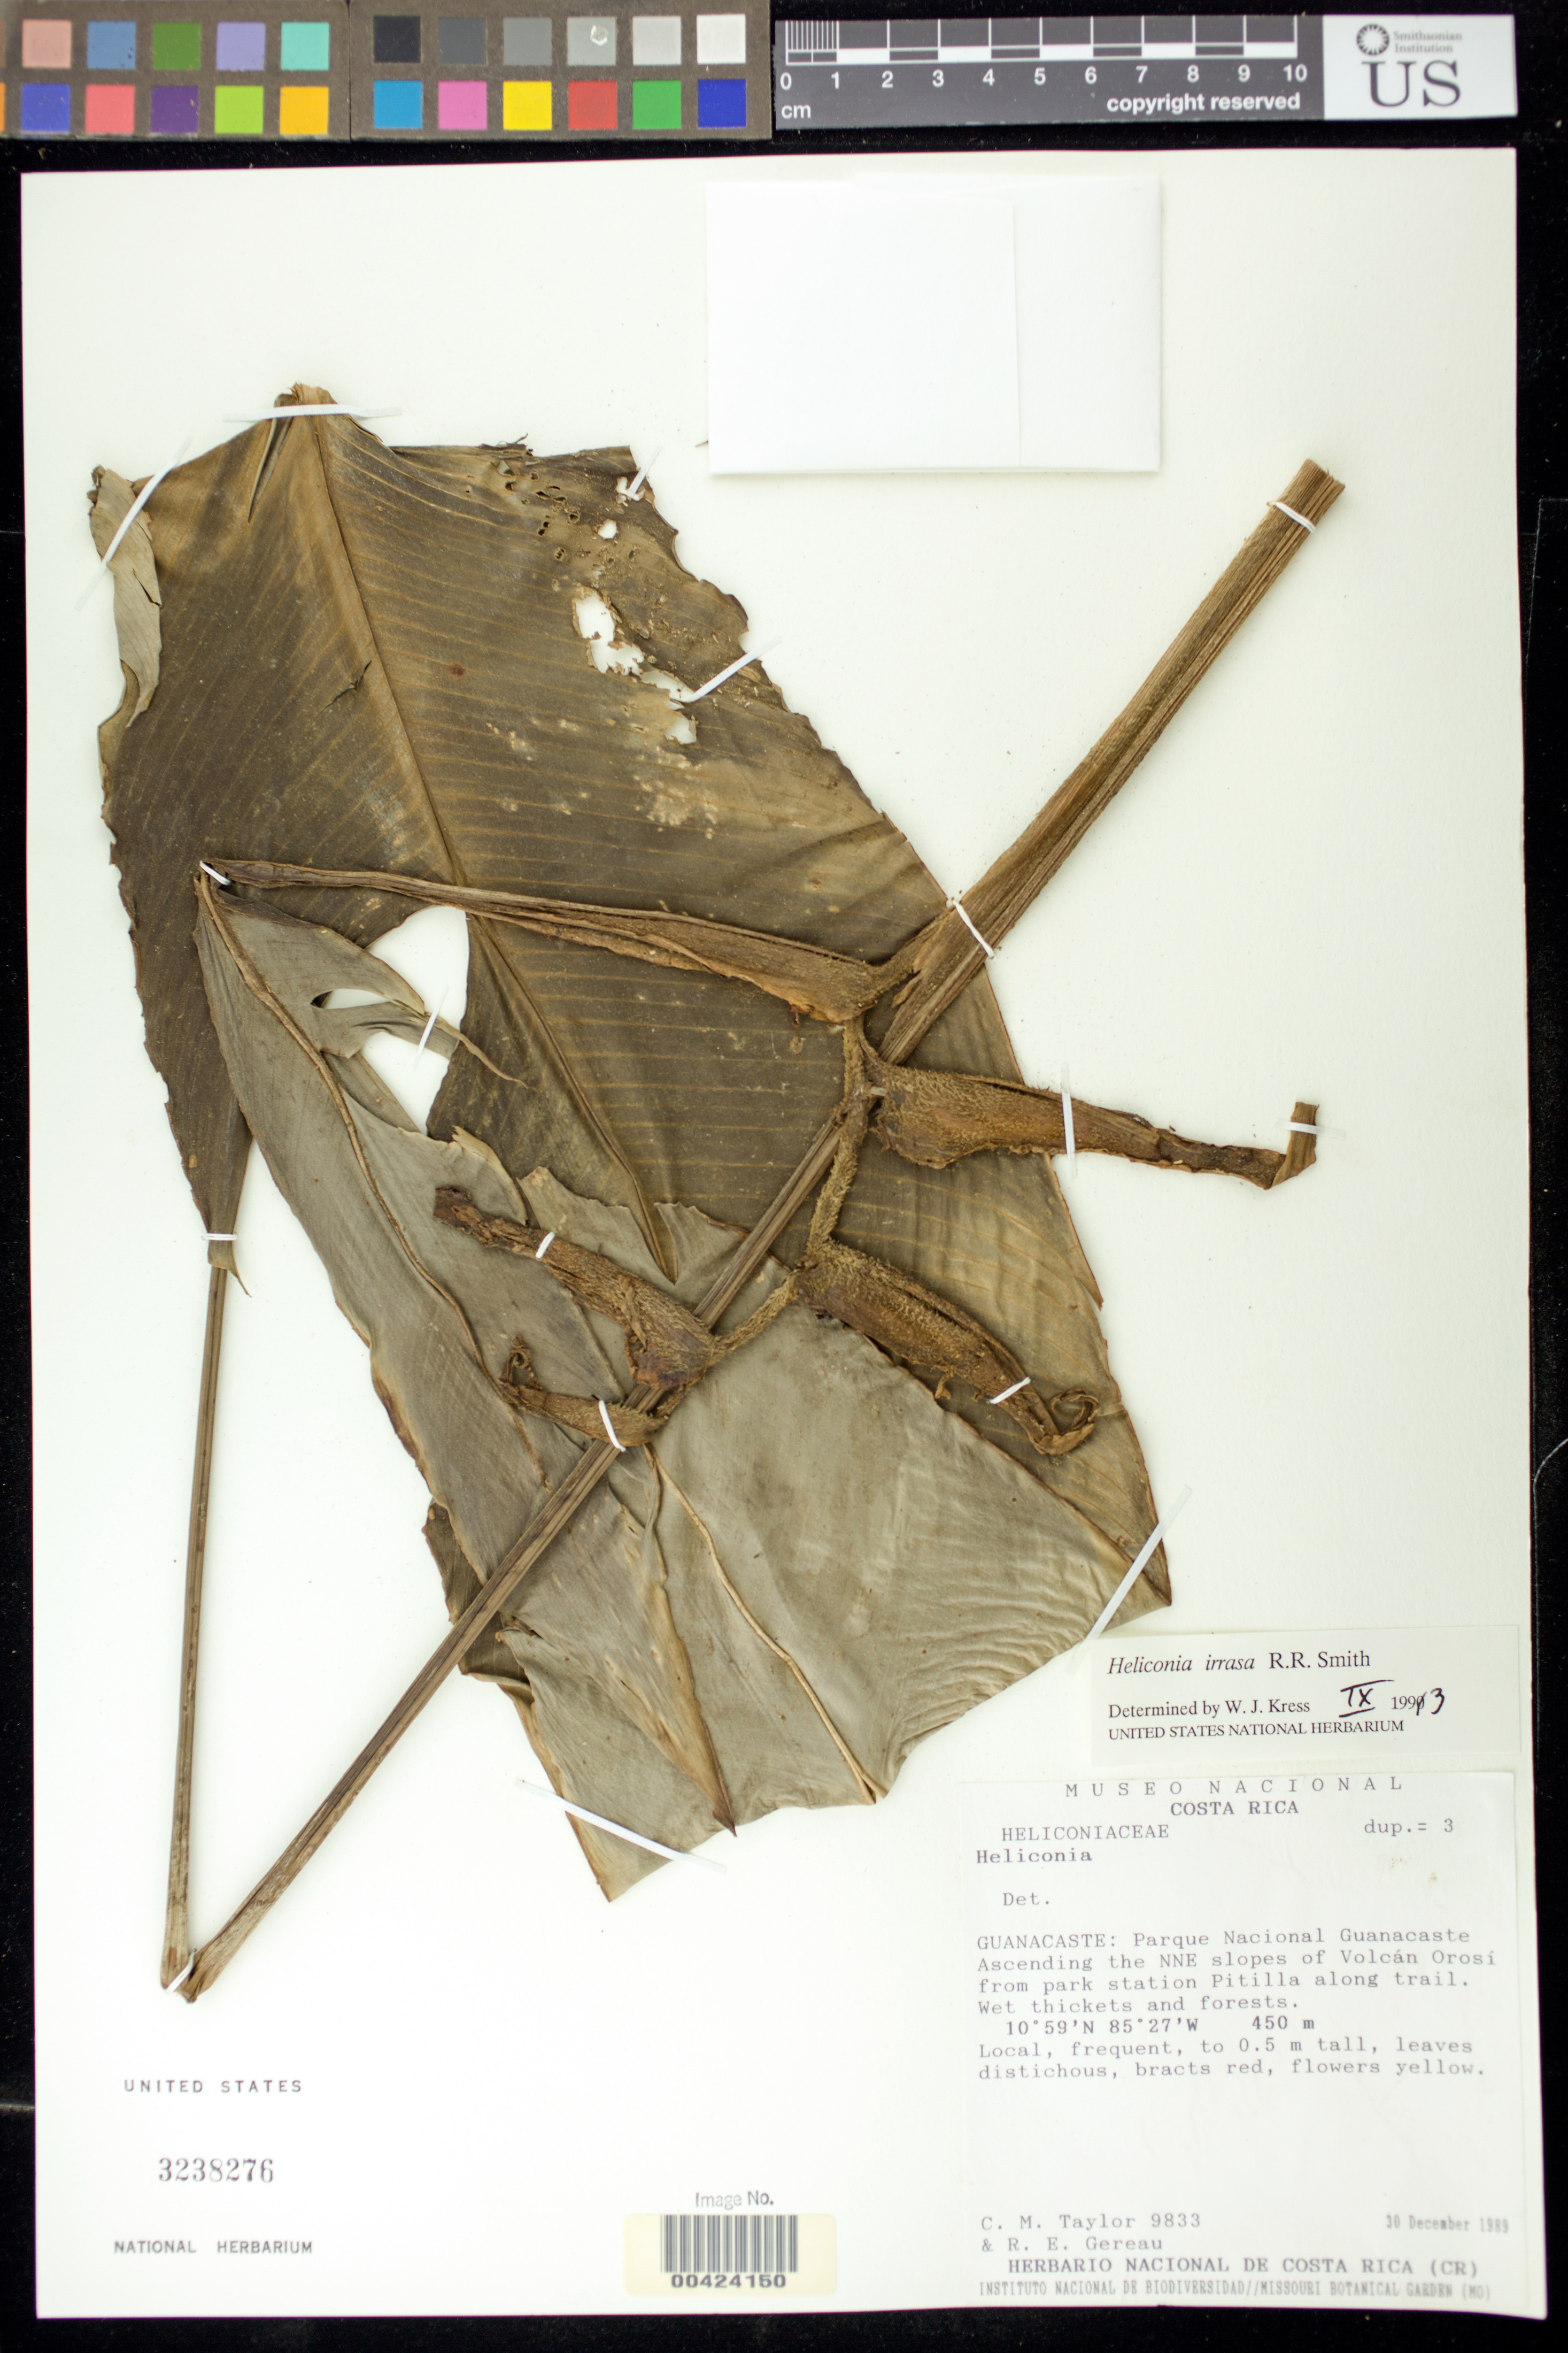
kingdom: Plantae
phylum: Tracheophyta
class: Liliopsida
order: Zingiberales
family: Heliconiaceae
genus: Heliconia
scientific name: Heliconia irrasa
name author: Lane ex R.R. Sm.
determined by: Kress, W. J., (US), Smithsonian Institution - National Museum of Natural History (UNITED STATES)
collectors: C. M. Taylor & R. E. Gereau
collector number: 9833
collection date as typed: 30 Dec 1989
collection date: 1989-12-30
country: Costa Rica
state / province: Guanacaste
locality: NNE slopes of Volcan Orosi on trail from park station Pitilla; Parque Nacional Guanacaste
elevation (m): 450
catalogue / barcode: US 3238276